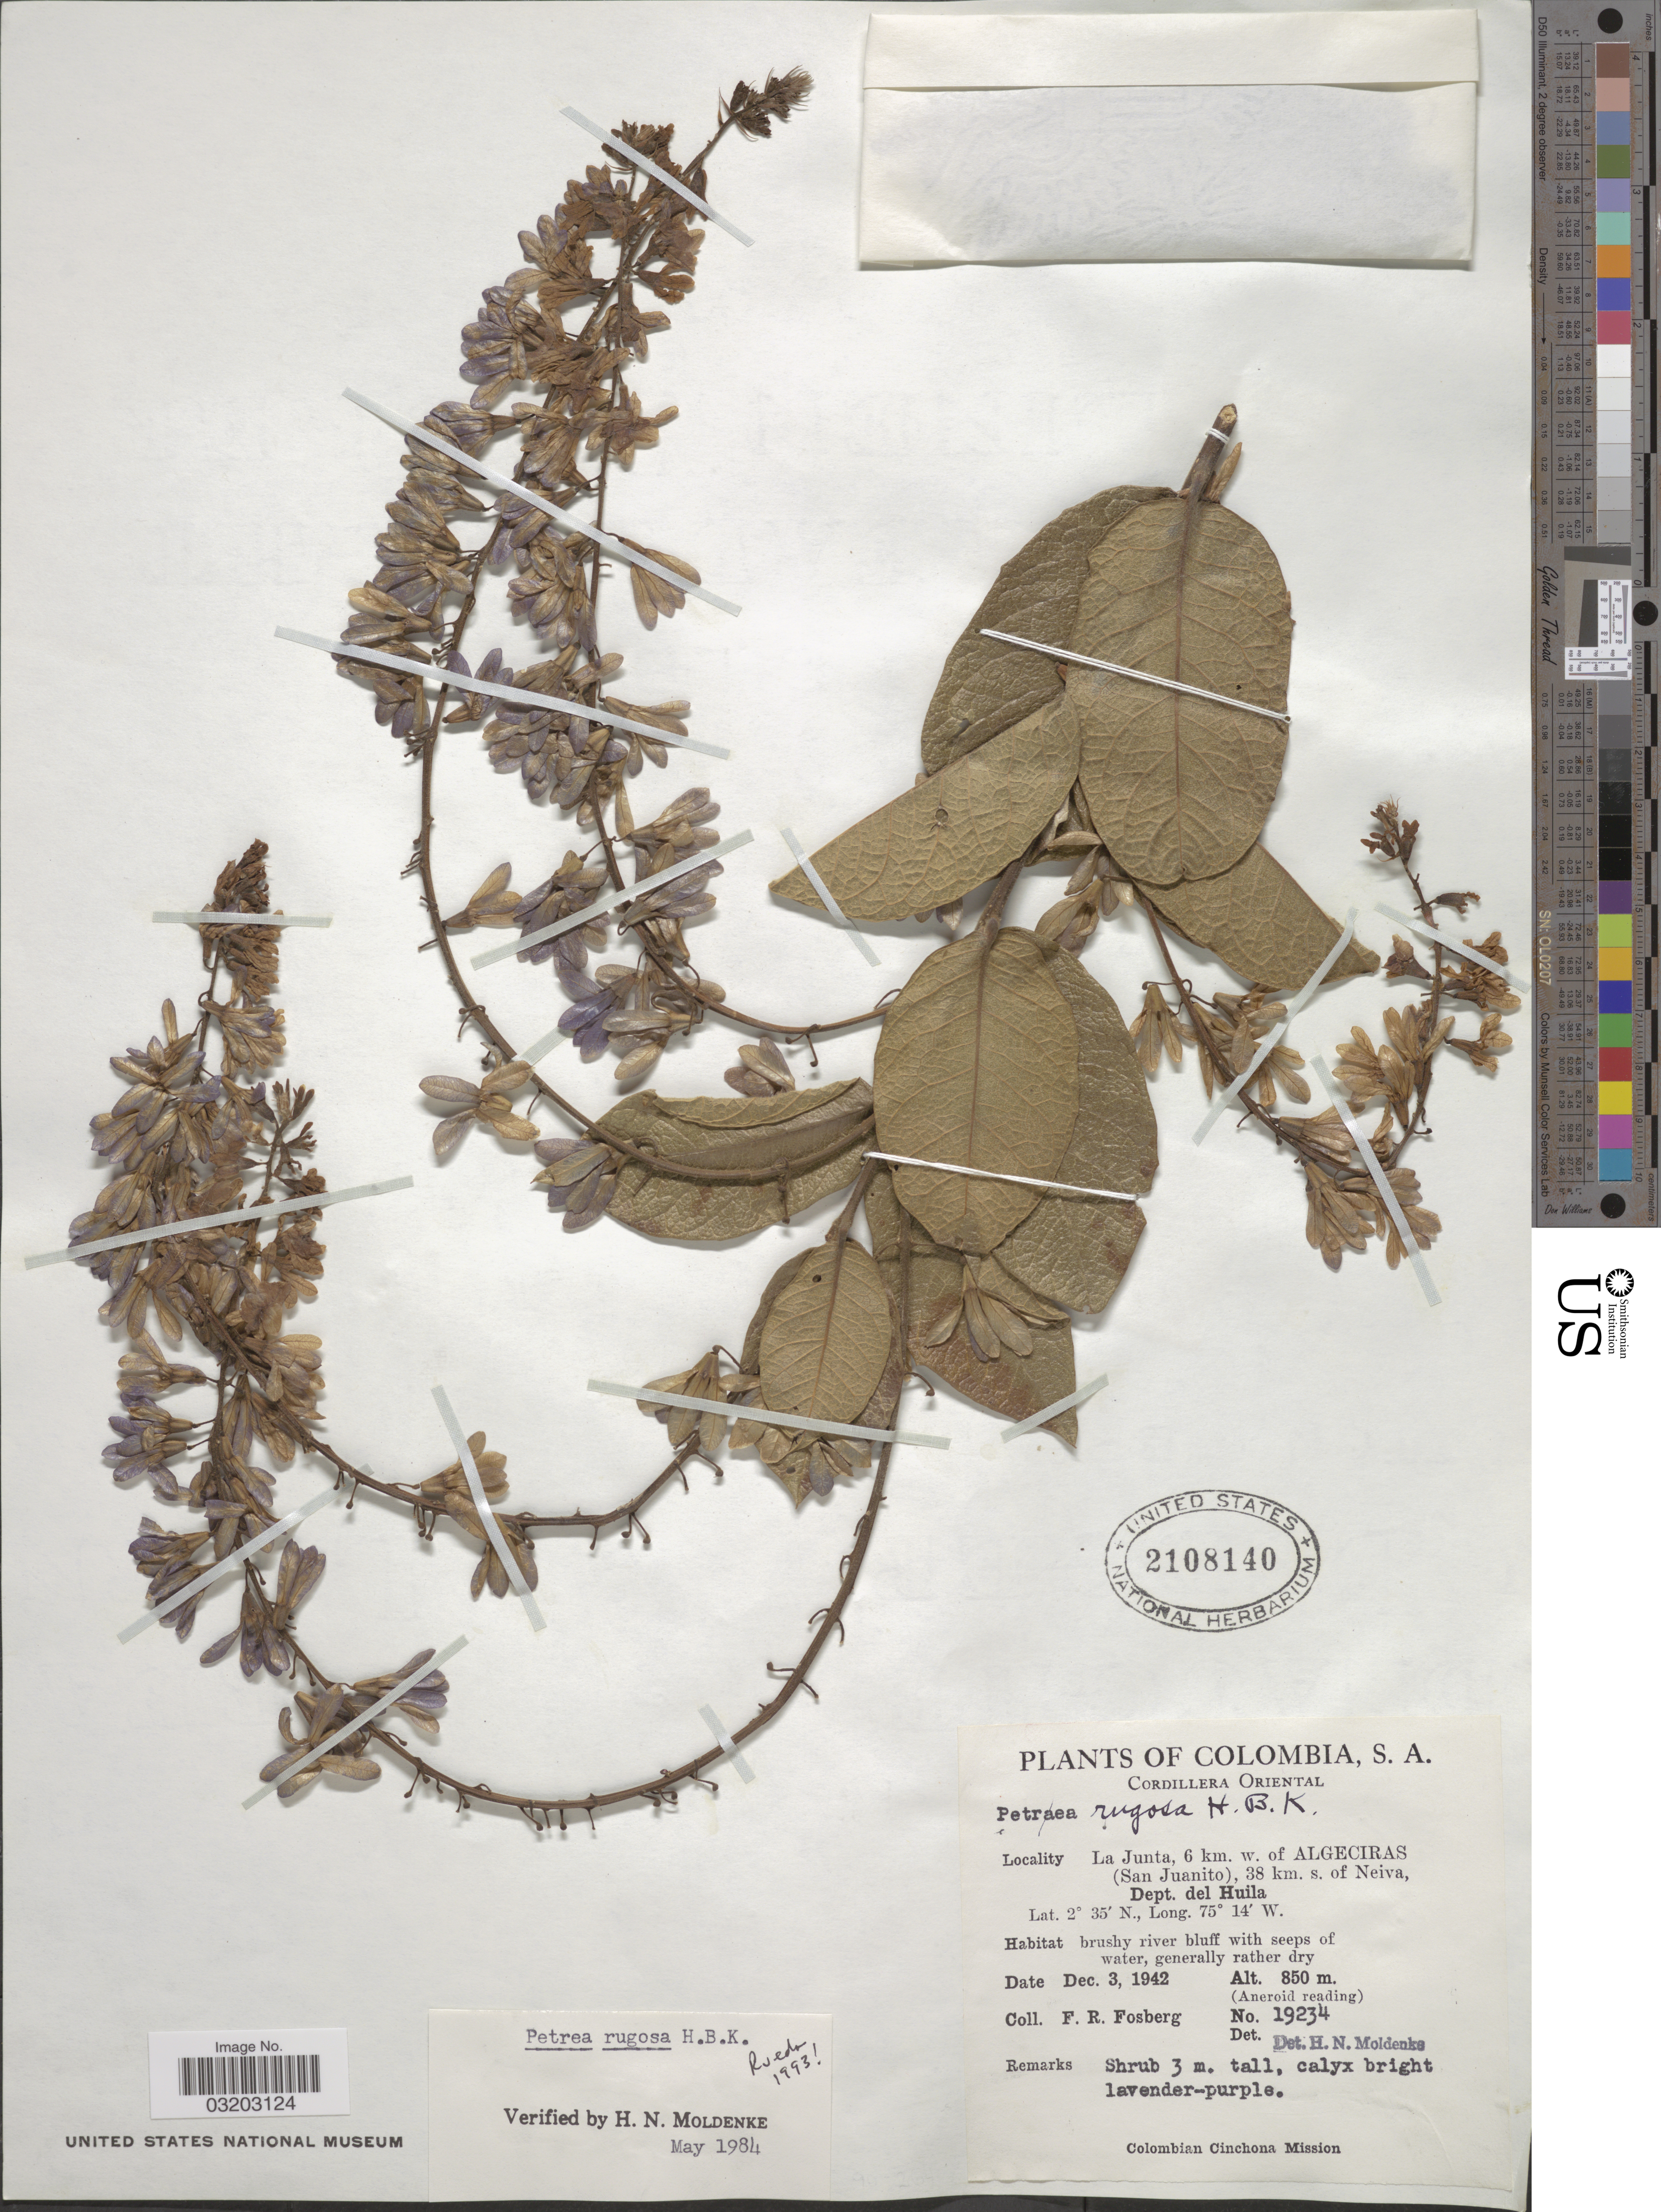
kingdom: Plantae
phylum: Tracheophyta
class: Magnoliopsida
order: Lamiales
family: Verbenaceae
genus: Petrea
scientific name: Petrea rugosa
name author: Kunth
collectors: F. R. Fosberg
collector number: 19234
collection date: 1942-12-03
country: Colombia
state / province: Huila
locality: Cordillera Oriental. La Junta, 6 km. w. of Algeciras (San Juanito), 38 km. s. of Neiva, Dept. del Huila.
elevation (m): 850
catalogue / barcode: US 2108140